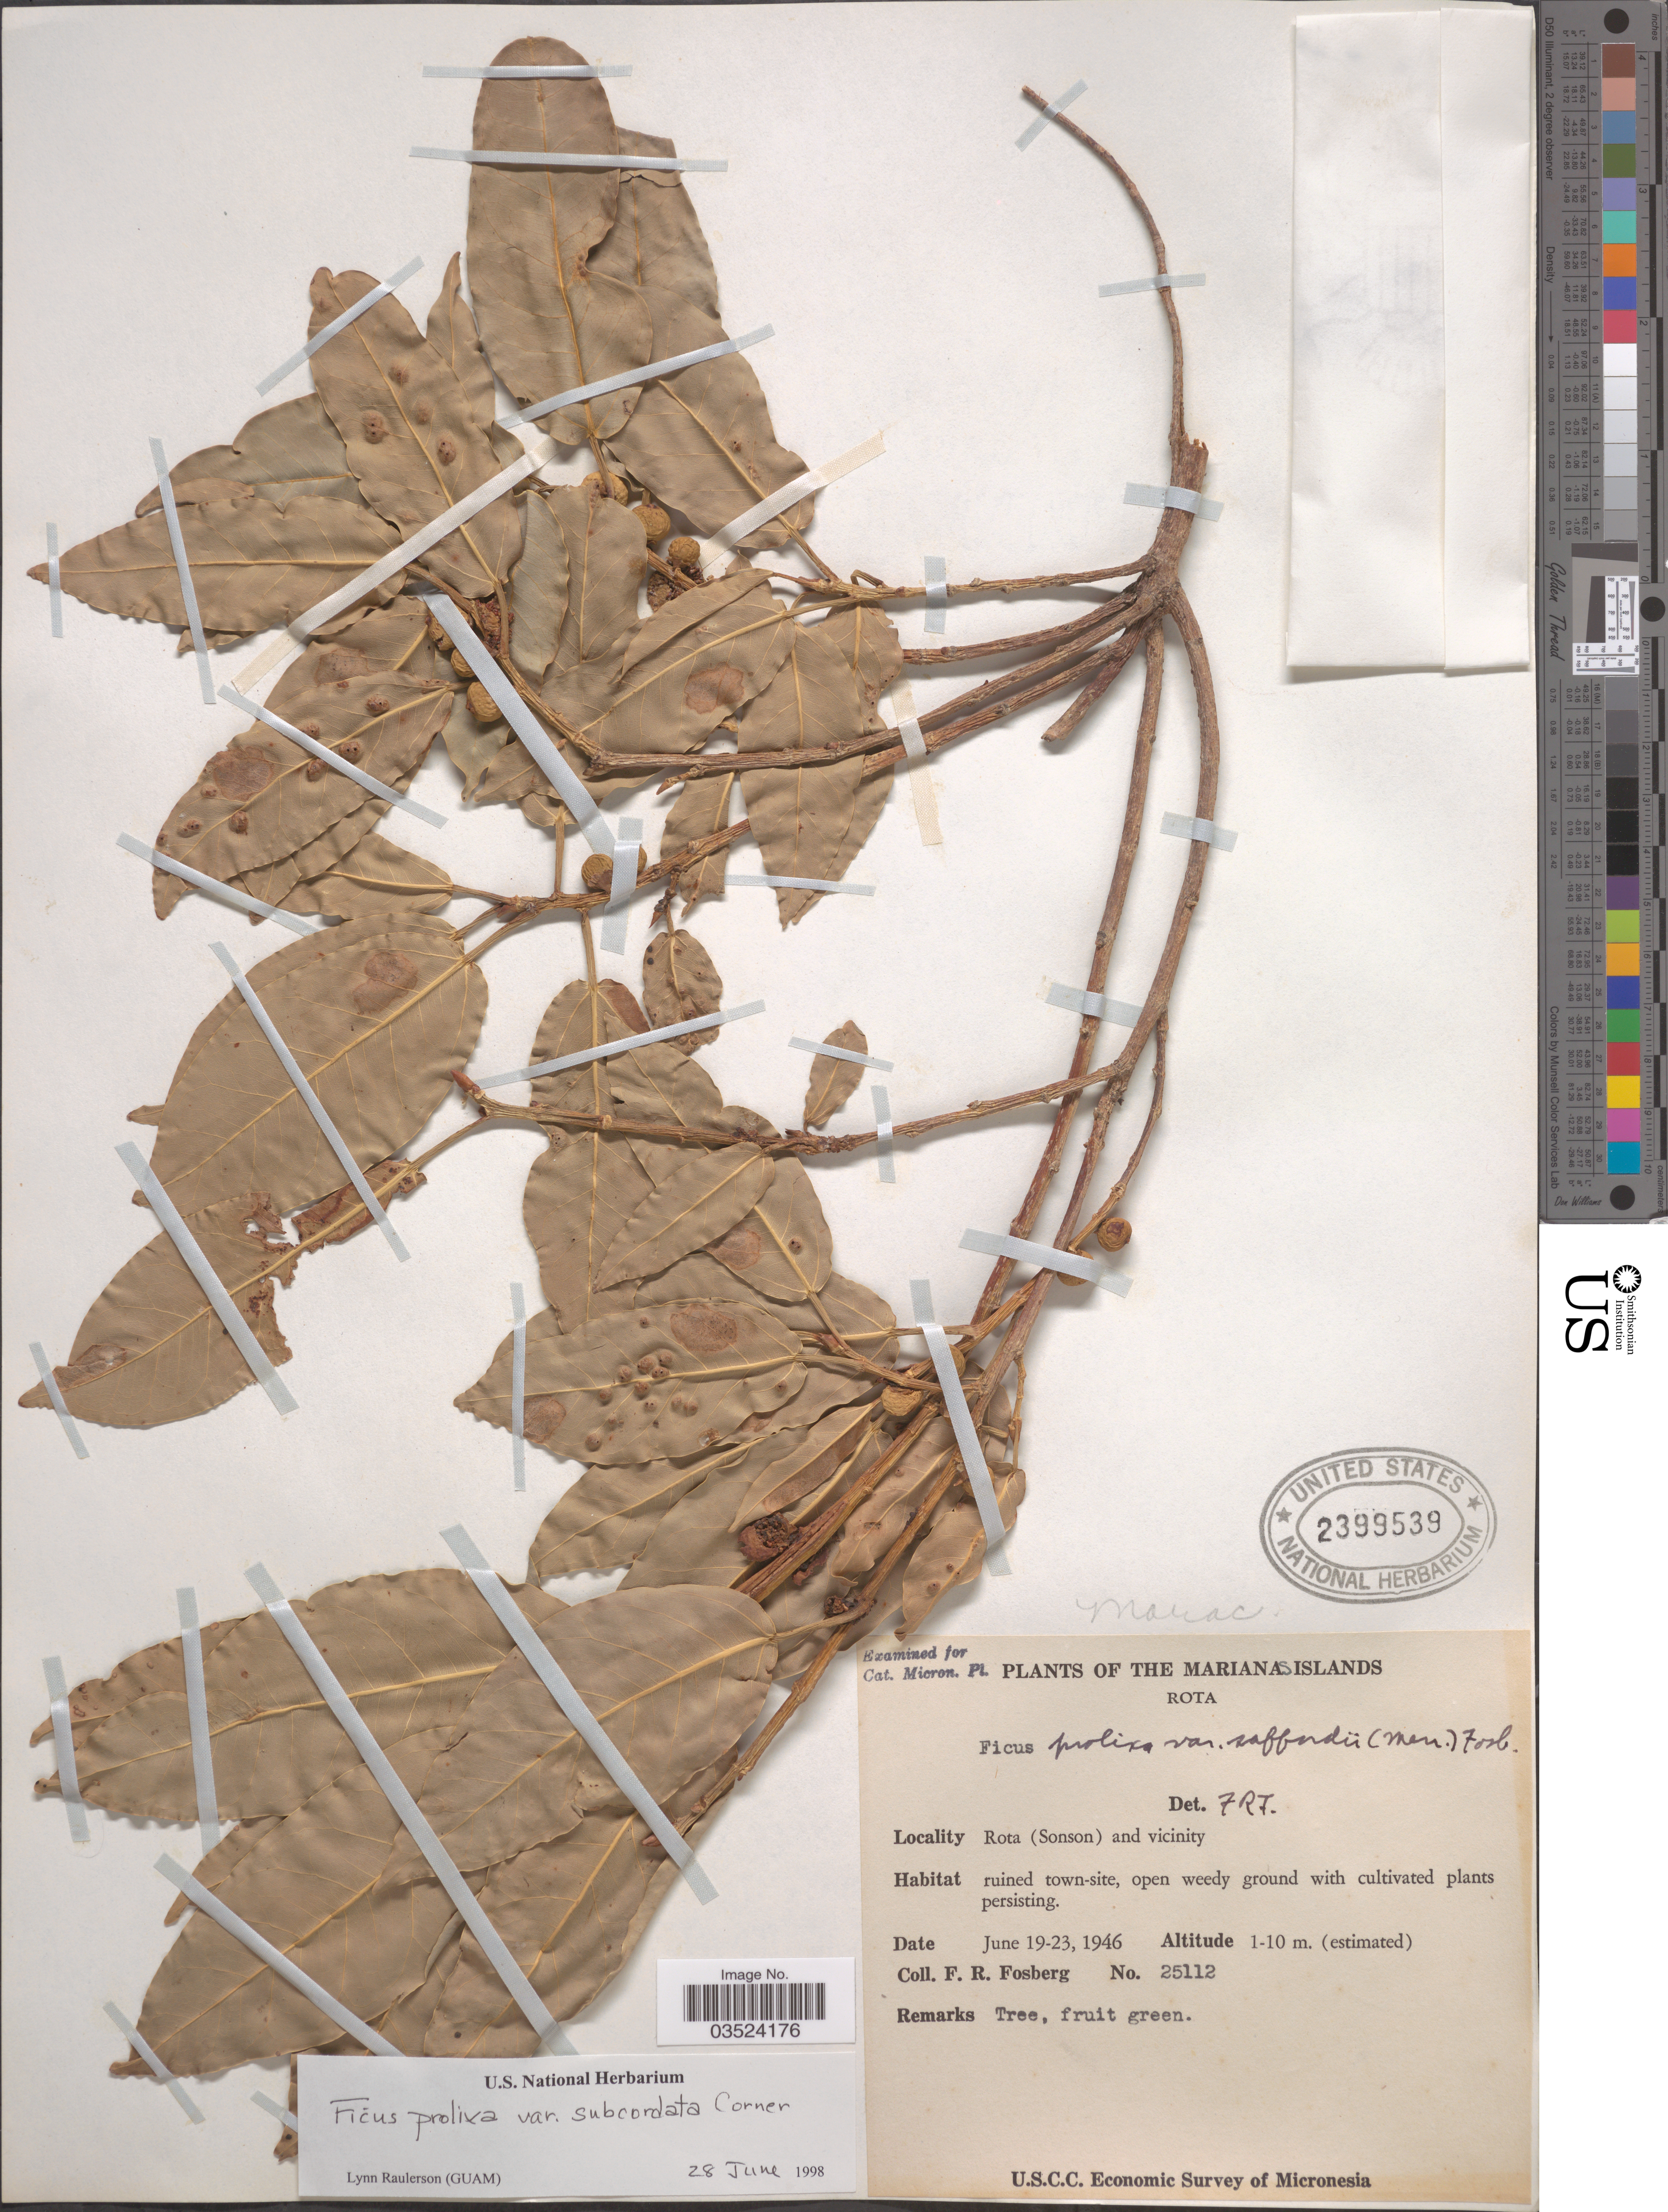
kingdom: Plantae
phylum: Tracheophyta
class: Magnoliopsida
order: Rosales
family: Moraceae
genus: Ficus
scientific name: Ficus prolixa var. subcordata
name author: Corner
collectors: F. R. Fosberg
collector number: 25112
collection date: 1946-06-19/1946-06-23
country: Northern Mariana Islands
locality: The Marianas Islands. Rota (Sonson) and vicinity.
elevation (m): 1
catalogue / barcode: US 2399539